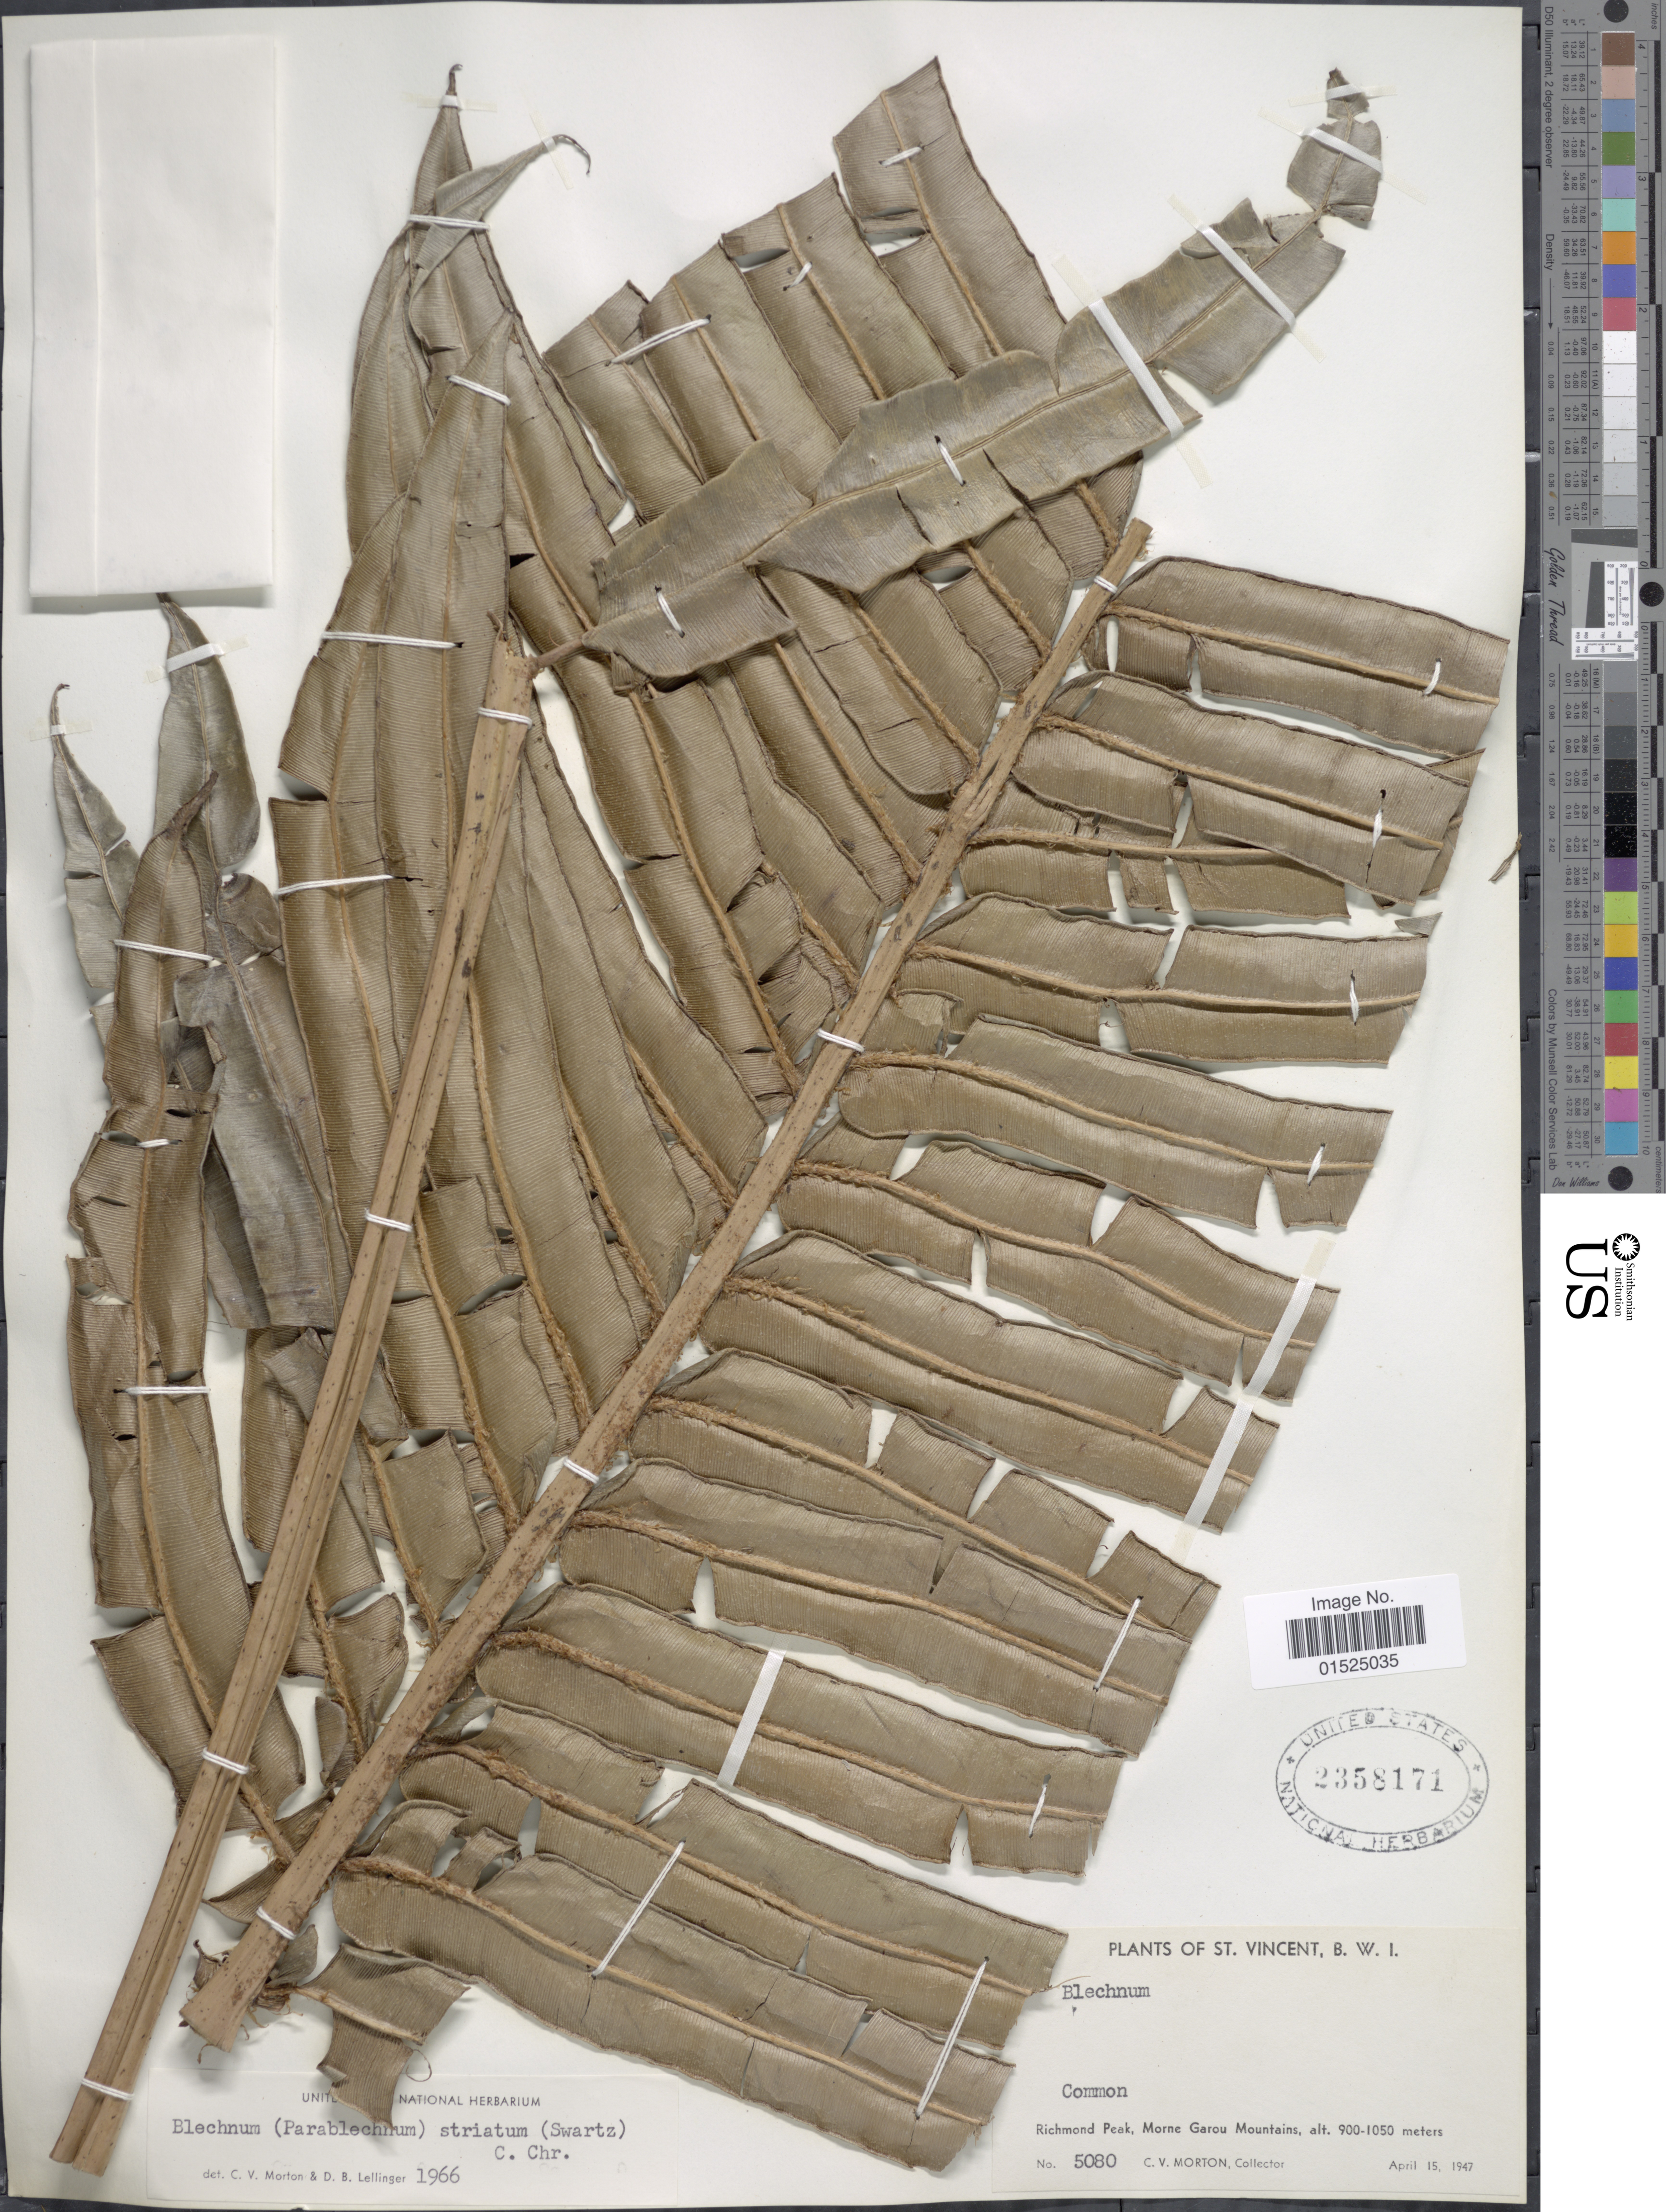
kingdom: Plantae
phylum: Tracheophyta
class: Polypodiopsida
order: Polypodiales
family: Blechnaceae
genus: Blechnum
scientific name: Blechnum ryanii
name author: Hieron.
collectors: C. V. Morton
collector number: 5080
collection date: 1947-04-15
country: St. Vincent - Grenadines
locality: Richmond Peak, Morne Garou Mountains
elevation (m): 900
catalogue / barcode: US 2358171